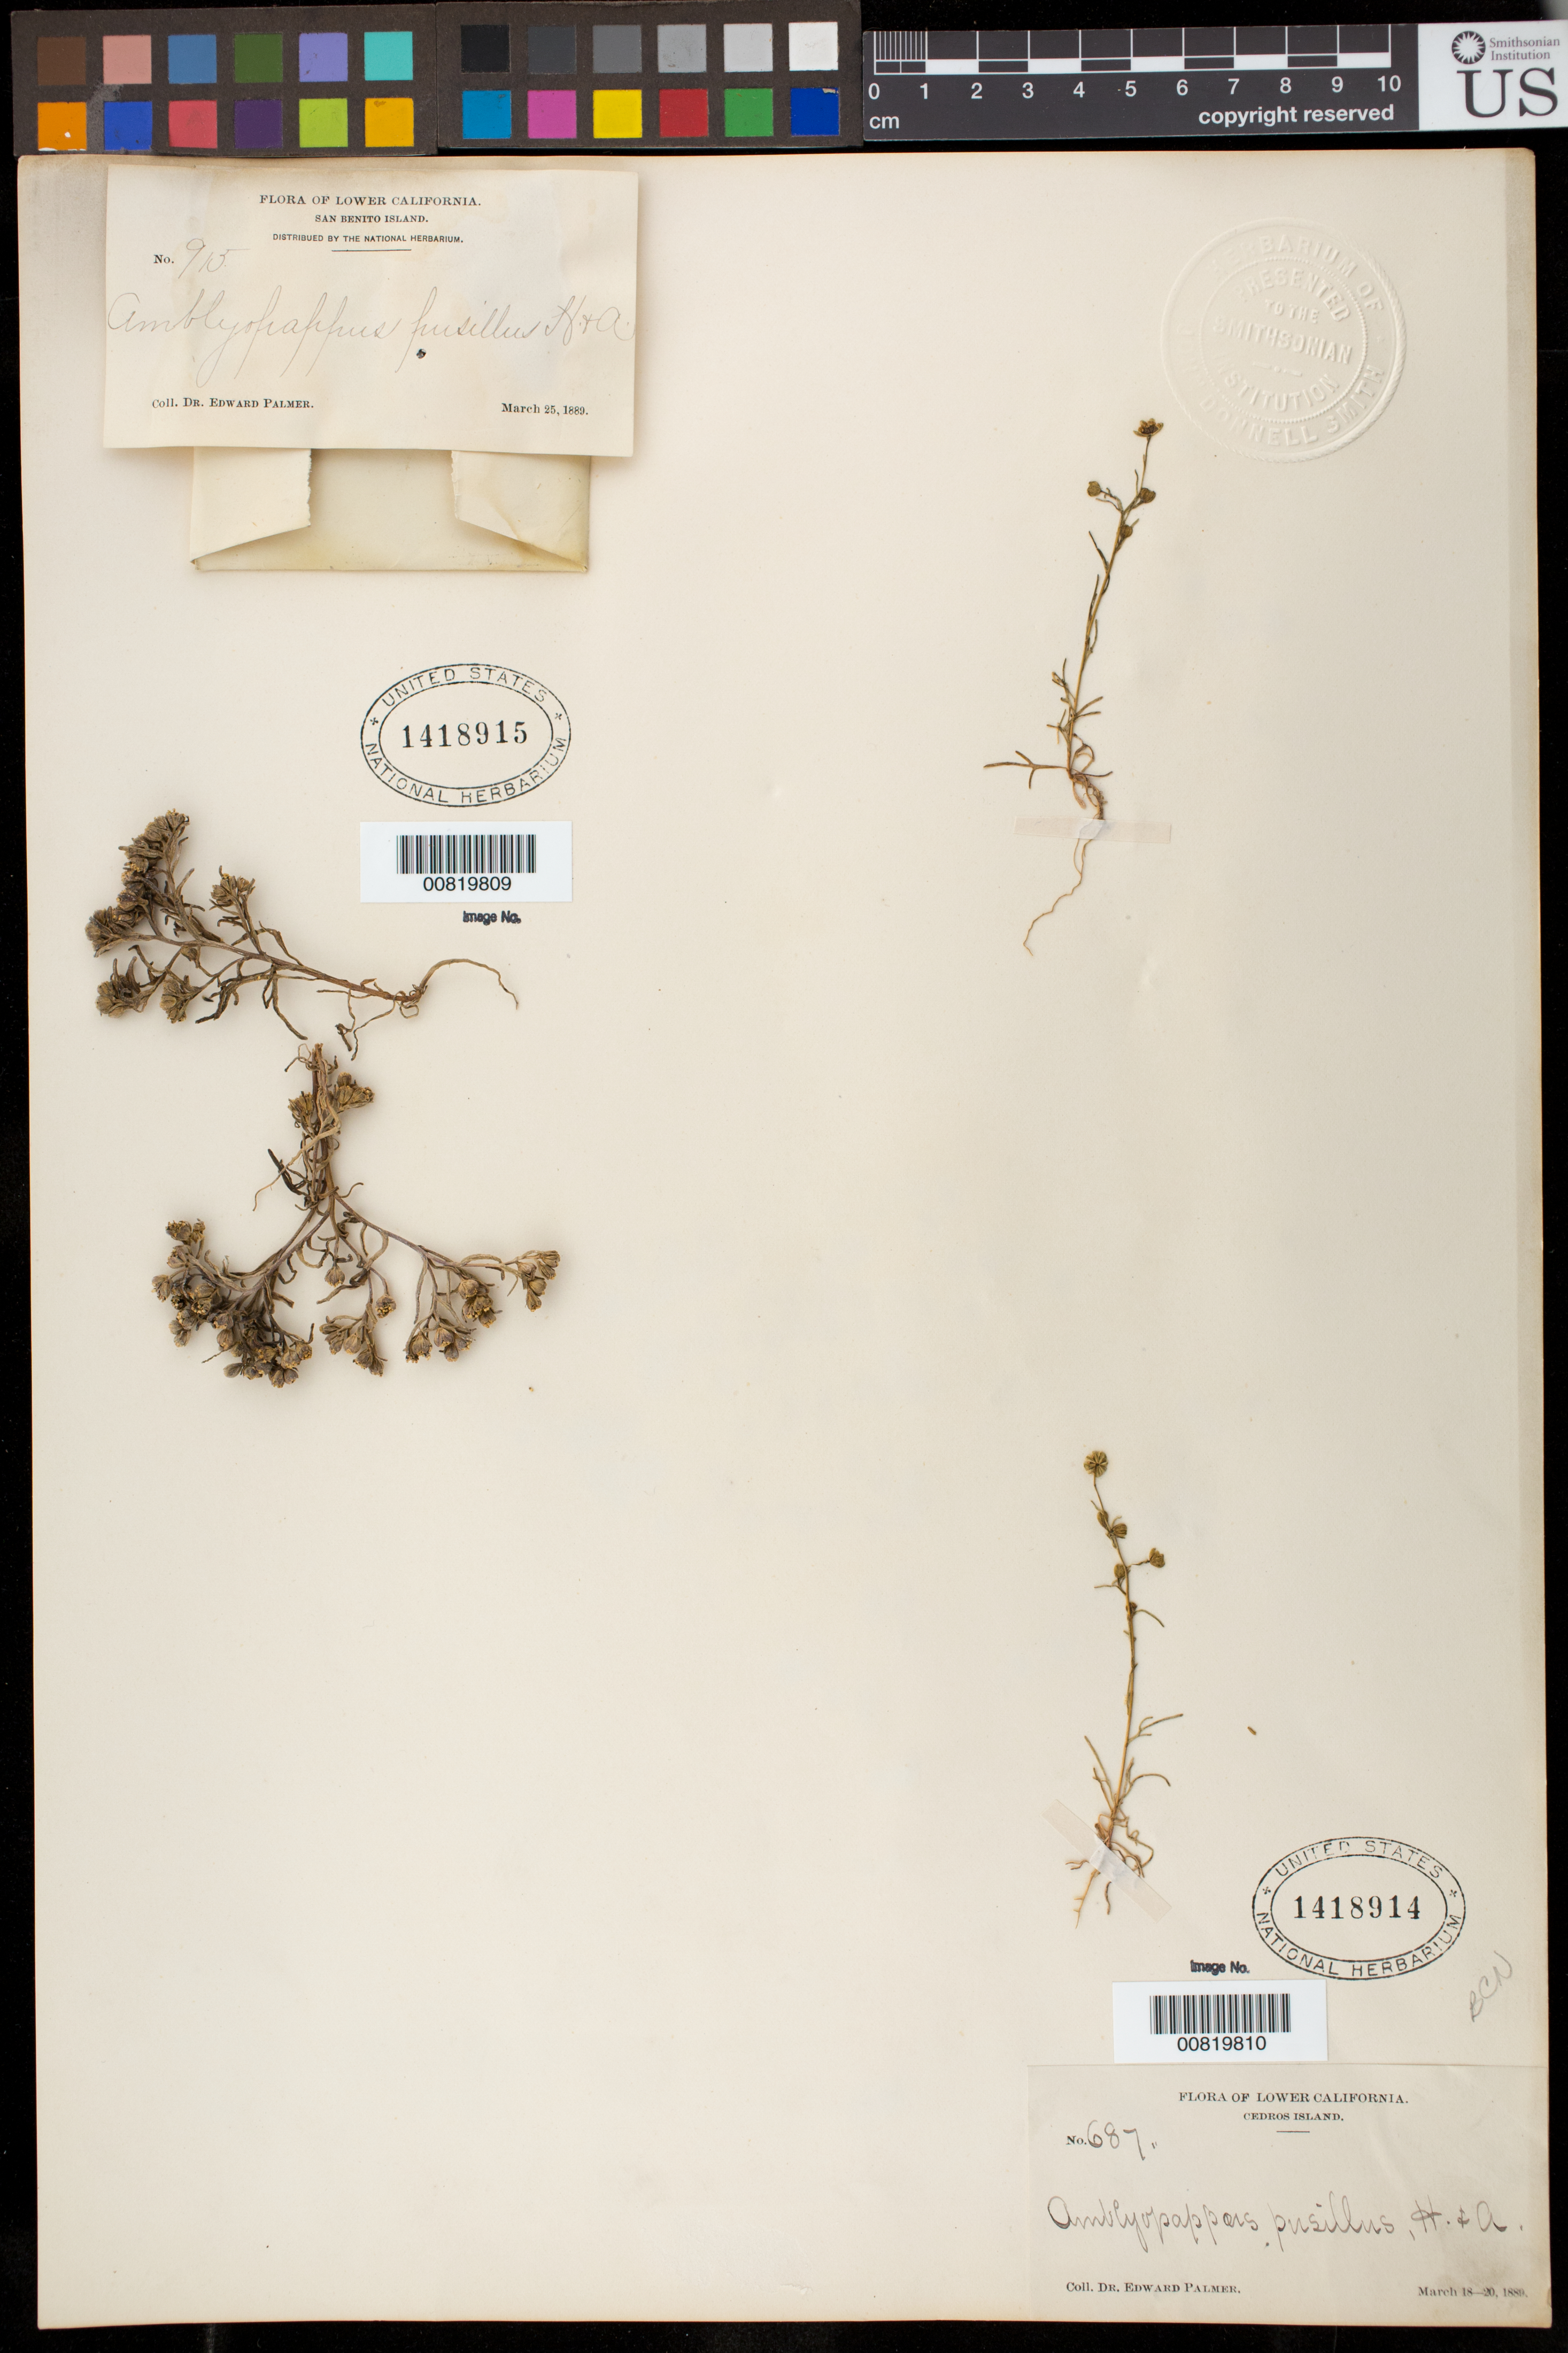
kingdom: Plantae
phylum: Tracheophyta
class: Magnoliopsida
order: Asterales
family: Asteraceae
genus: Amblyopappus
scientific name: Amblyopappus pusillus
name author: Hook. & Arn.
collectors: E. Palmer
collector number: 915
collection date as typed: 25 Mar 1889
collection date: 1889-03-25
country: Mexico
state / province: Baja California Norte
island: San Benito I.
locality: San Benito Island, Baja California.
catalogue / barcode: US 1418915